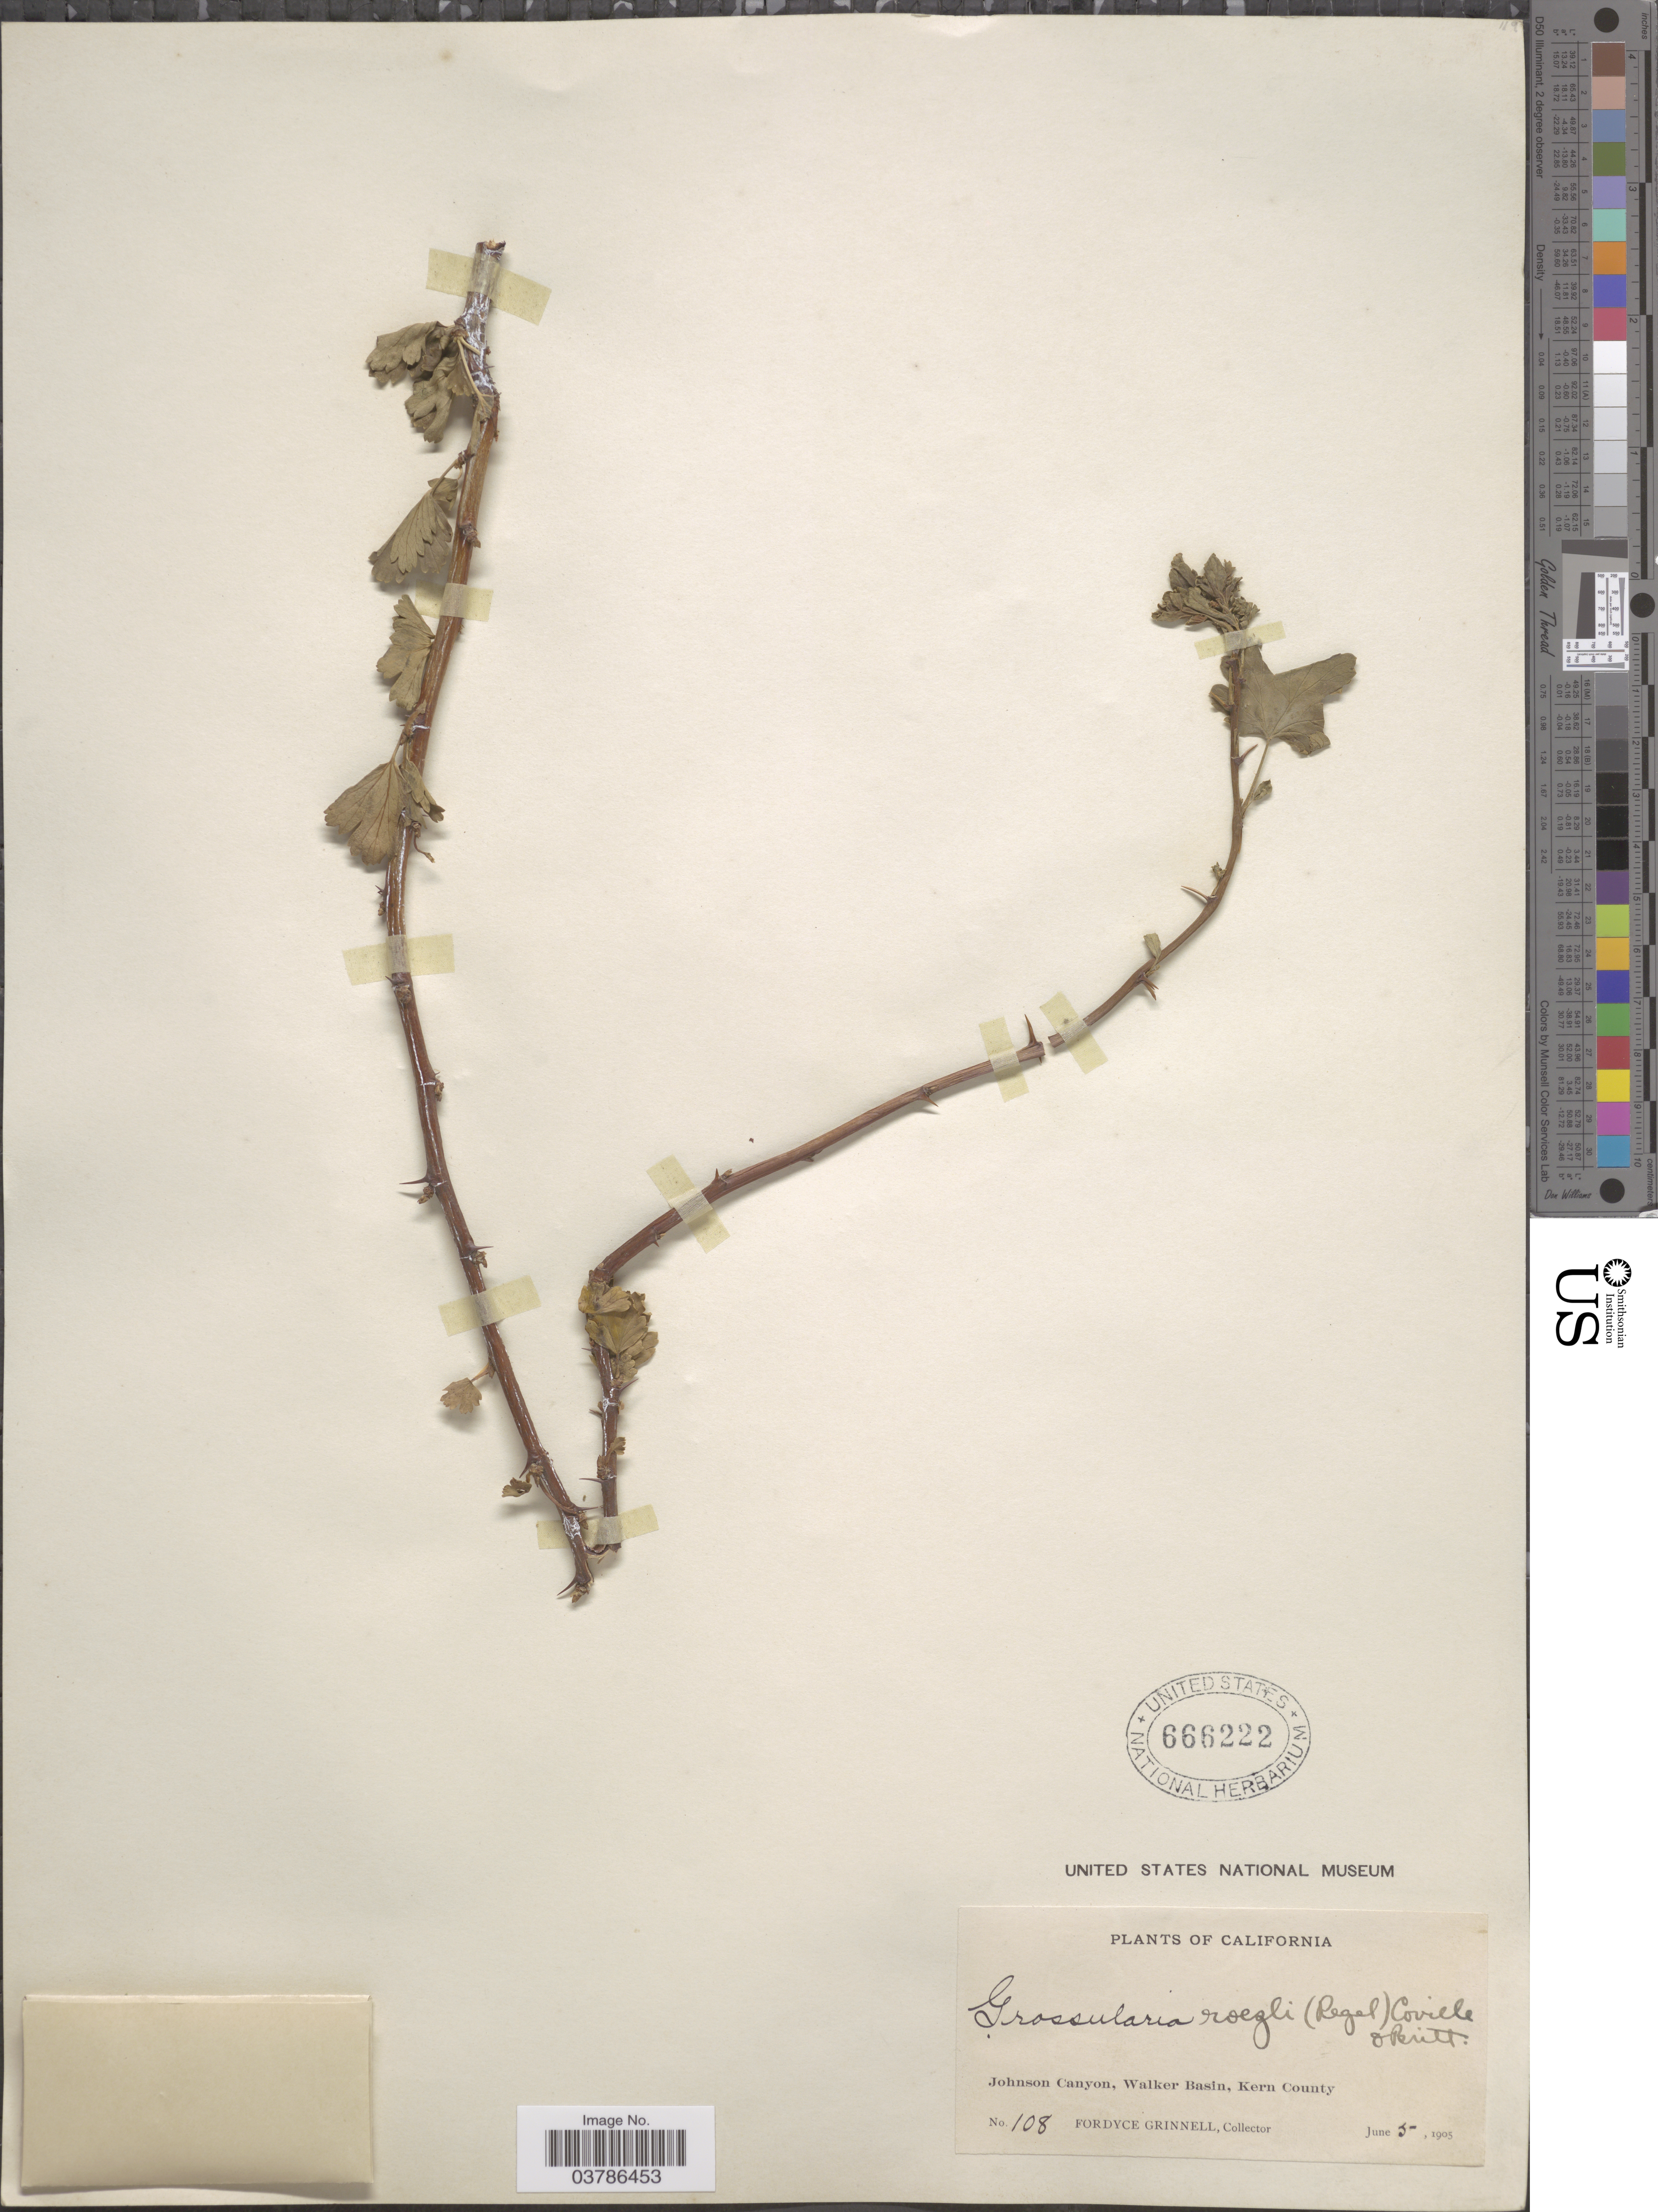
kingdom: Plantae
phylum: Tracheophyta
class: Magnoliopsida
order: Saxifragales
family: Grossulariaceae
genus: Ribes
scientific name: Ribes roezlii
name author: Regel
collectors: F. Grinnell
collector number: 108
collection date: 1905-06-05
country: United States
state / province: California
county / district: Kern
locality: Johnson Canyon, Walker Basin, Kern County.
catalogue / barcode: US 666222